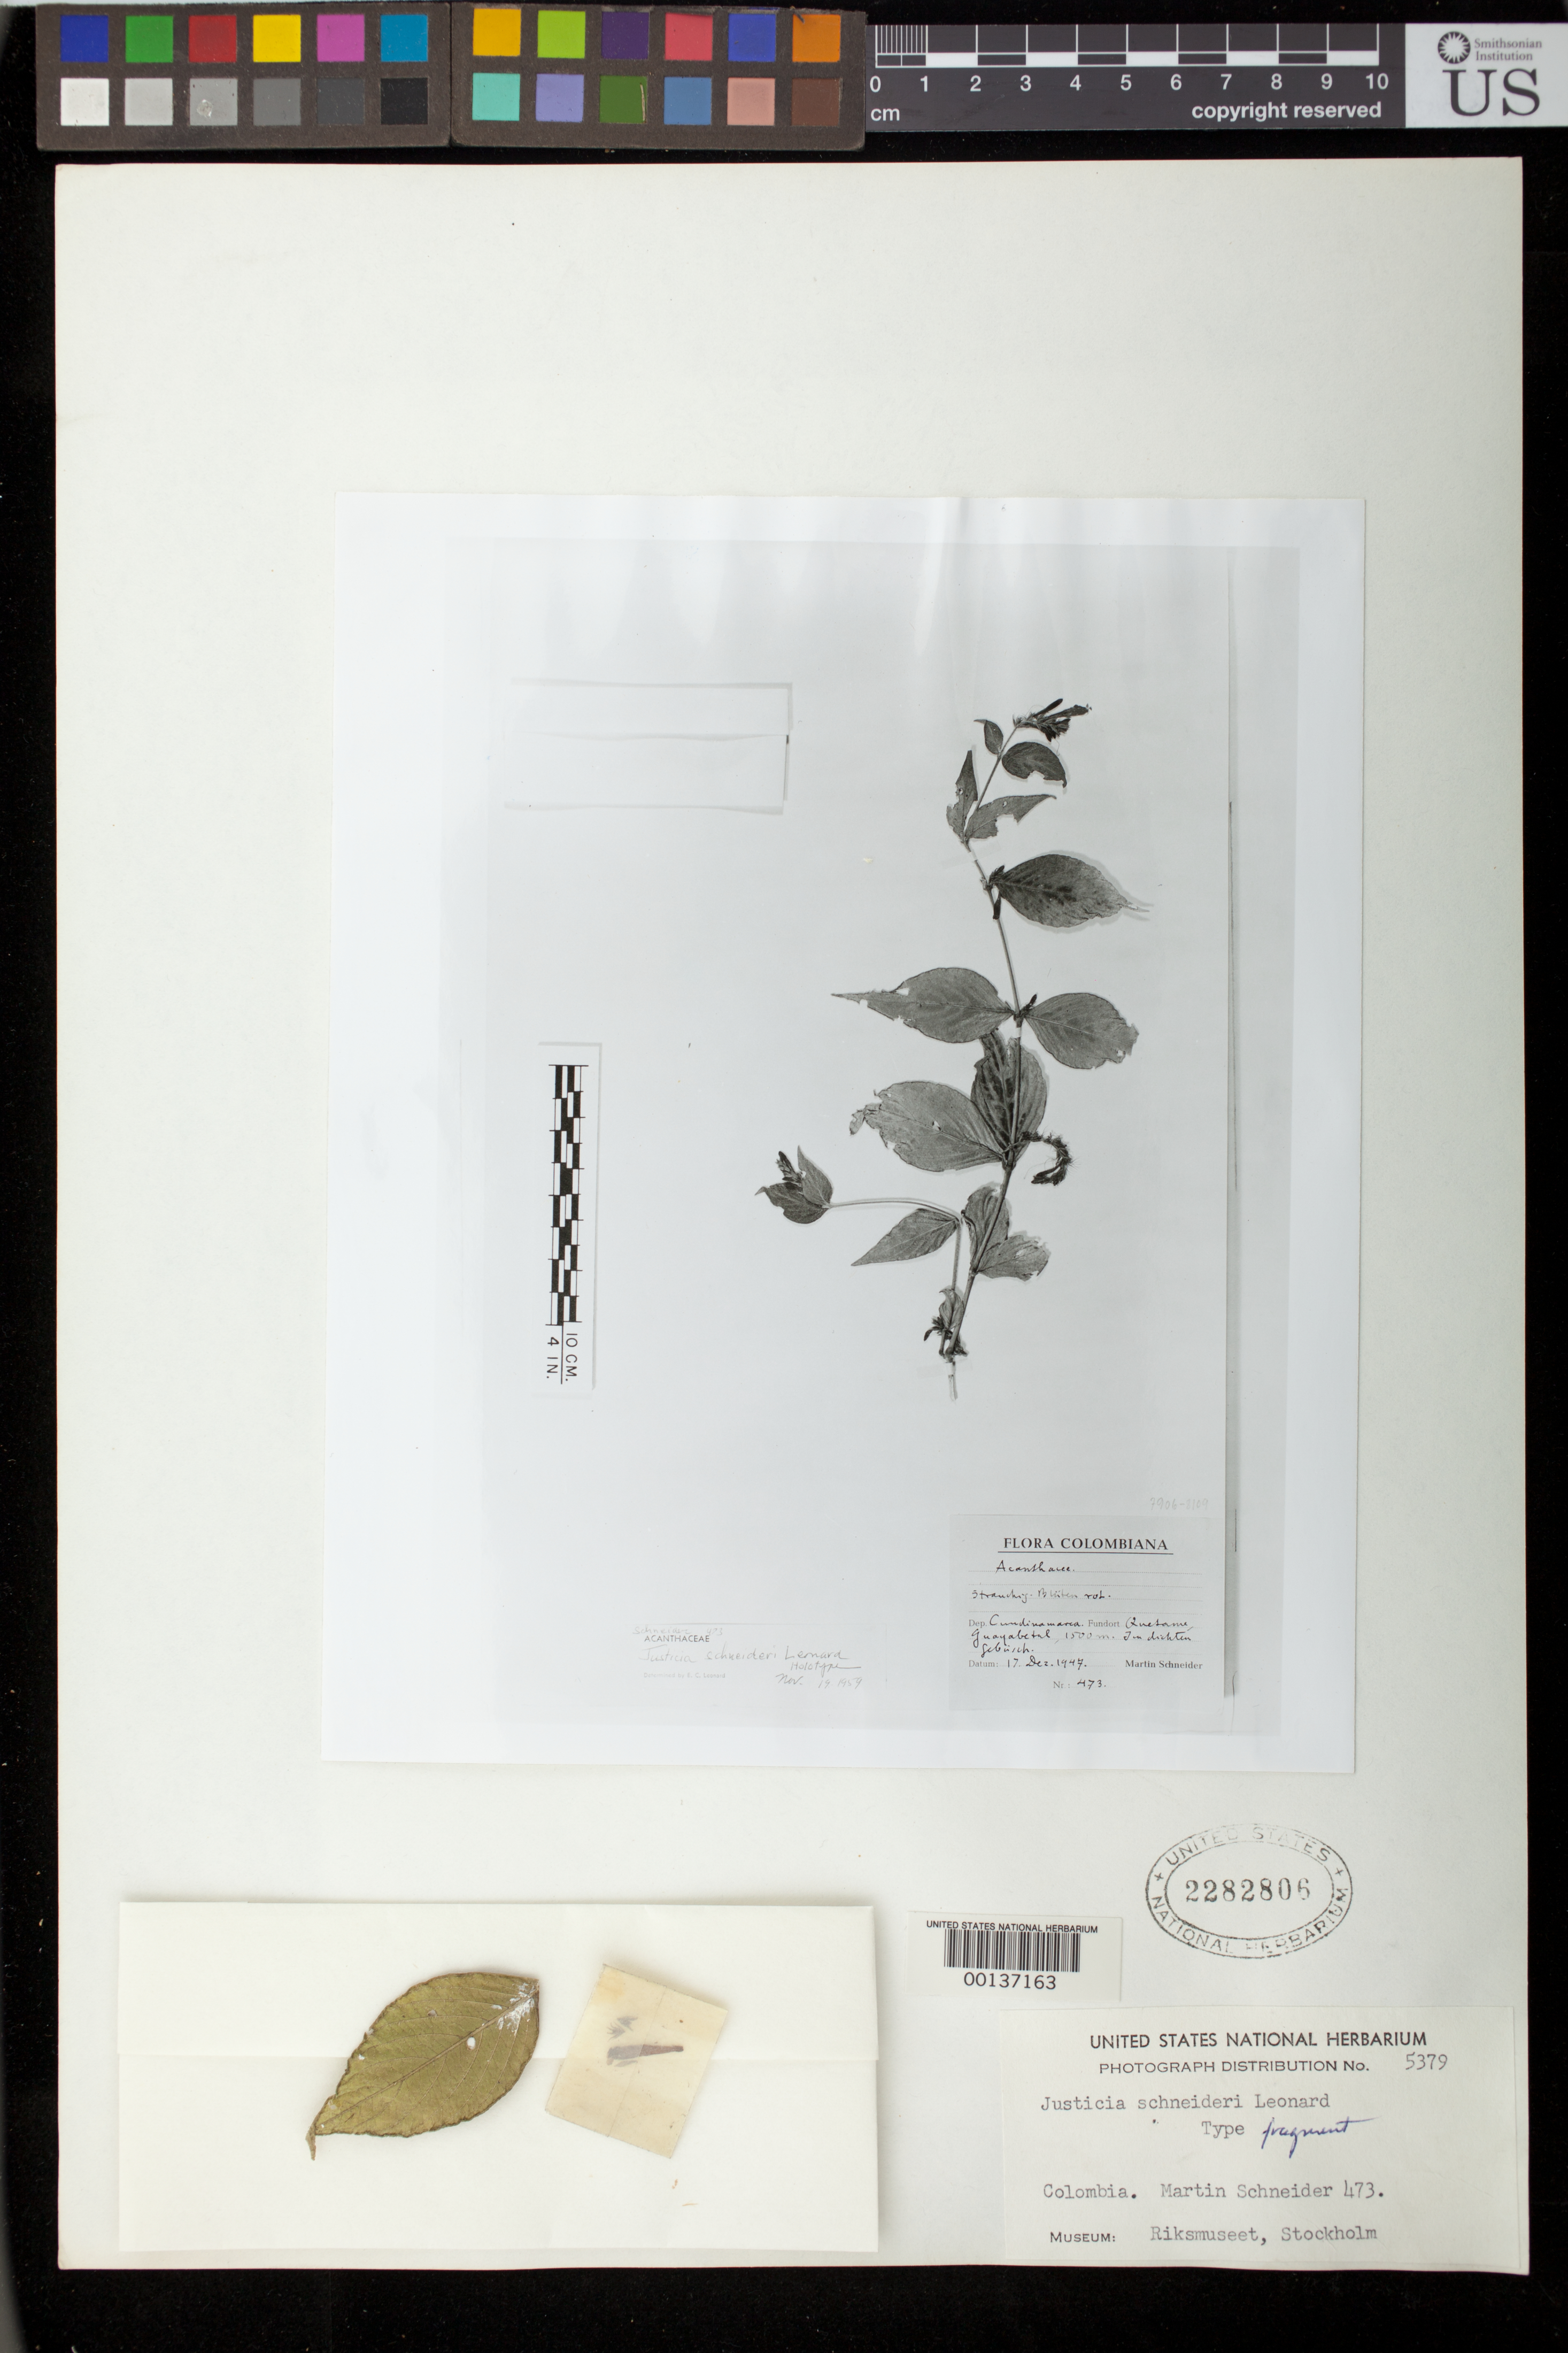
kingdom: Plantae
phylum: Tracheophyta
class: Magnoliopsida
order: Lamiales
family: Acanthaceae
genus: Justicia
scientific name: Justicia schneideri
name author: Leonard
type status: Isotype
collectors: M. Schneider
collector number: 473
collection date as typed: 17 Dec 1947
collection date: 1947-12-17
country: Colombia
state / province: Cundinamarca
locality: Quesame, Guayabetal.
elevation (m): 1500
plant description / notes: Photograph and fragmentary material of (holo) type specimen ex herb. Stockholm.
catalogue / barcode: US 2282806